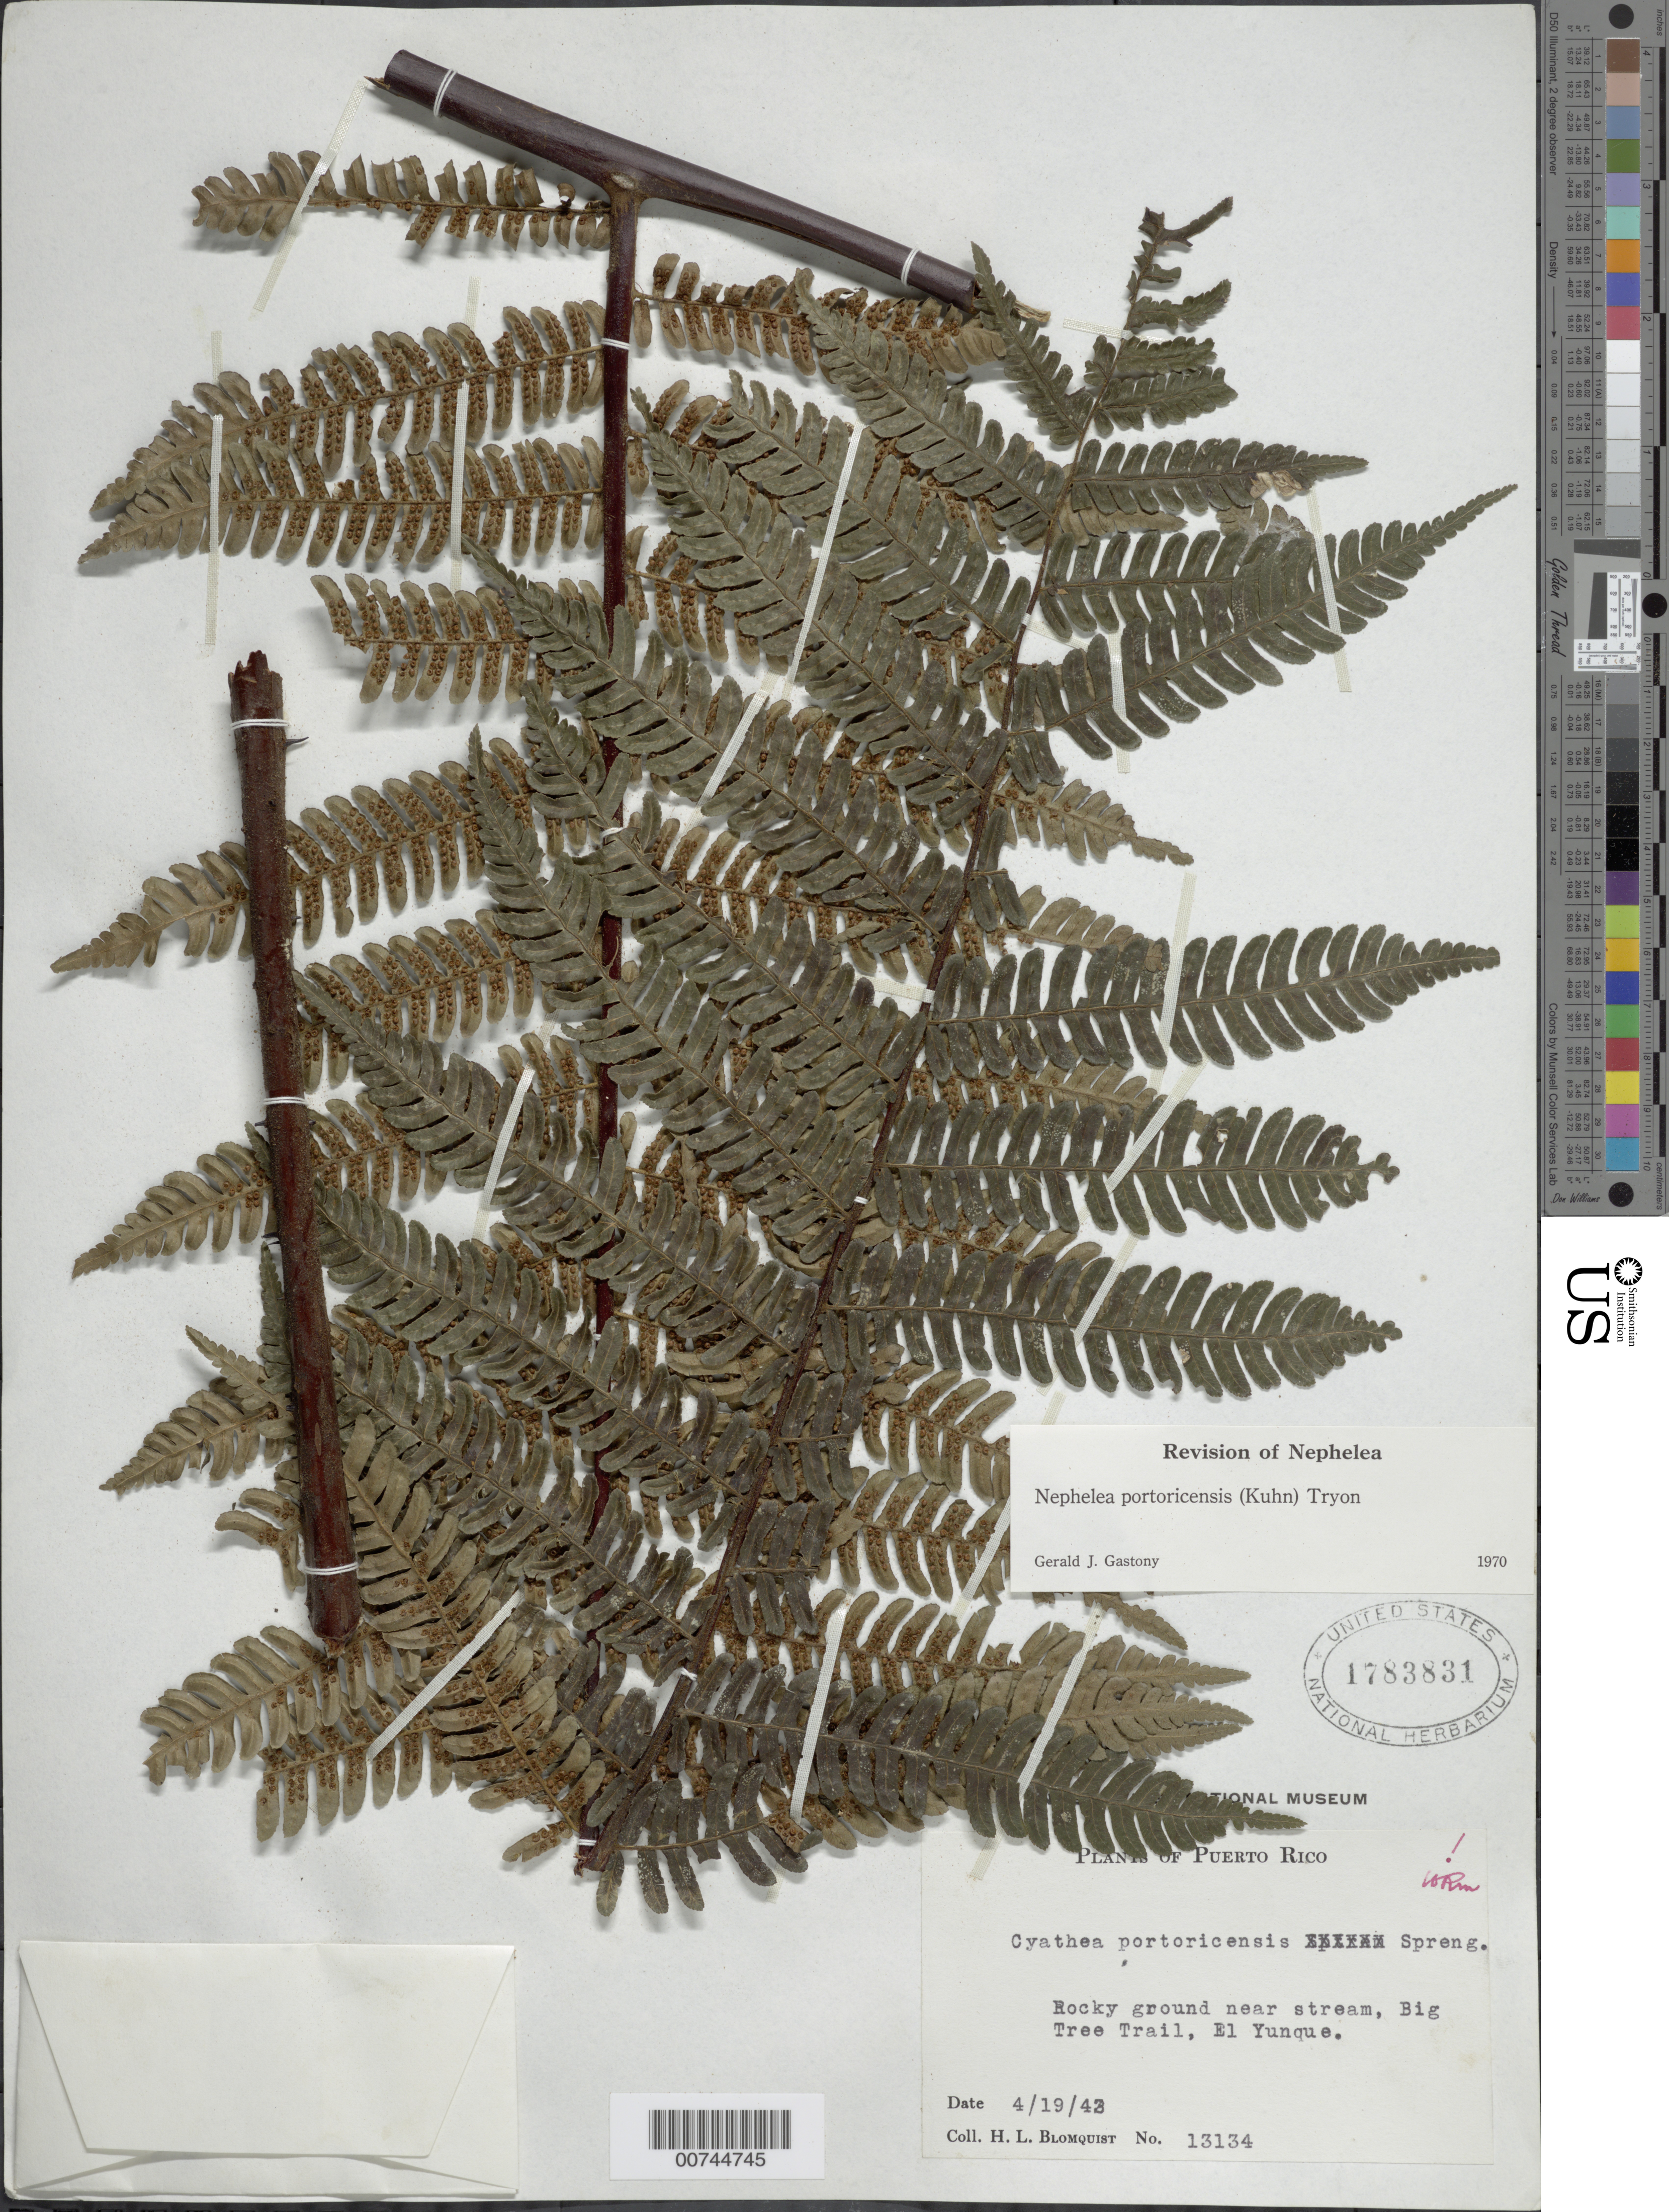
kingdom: Plantae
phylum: Tracheophyta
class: Polypodiopsida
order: Cyatheales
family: Cyatheaceae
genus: Alsophila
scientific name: Alsophila portoricensis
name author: (Spreng. ex Kuhn) D.S. Conant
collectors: H. Blomquist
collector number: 13134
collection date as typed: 19 Apr 1942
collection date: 1942-04-19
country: Puerto Rico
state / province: Río Grande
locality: Big Tree Trail, El Yunque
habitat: Rocky ground near stream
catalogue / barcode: US 1783831